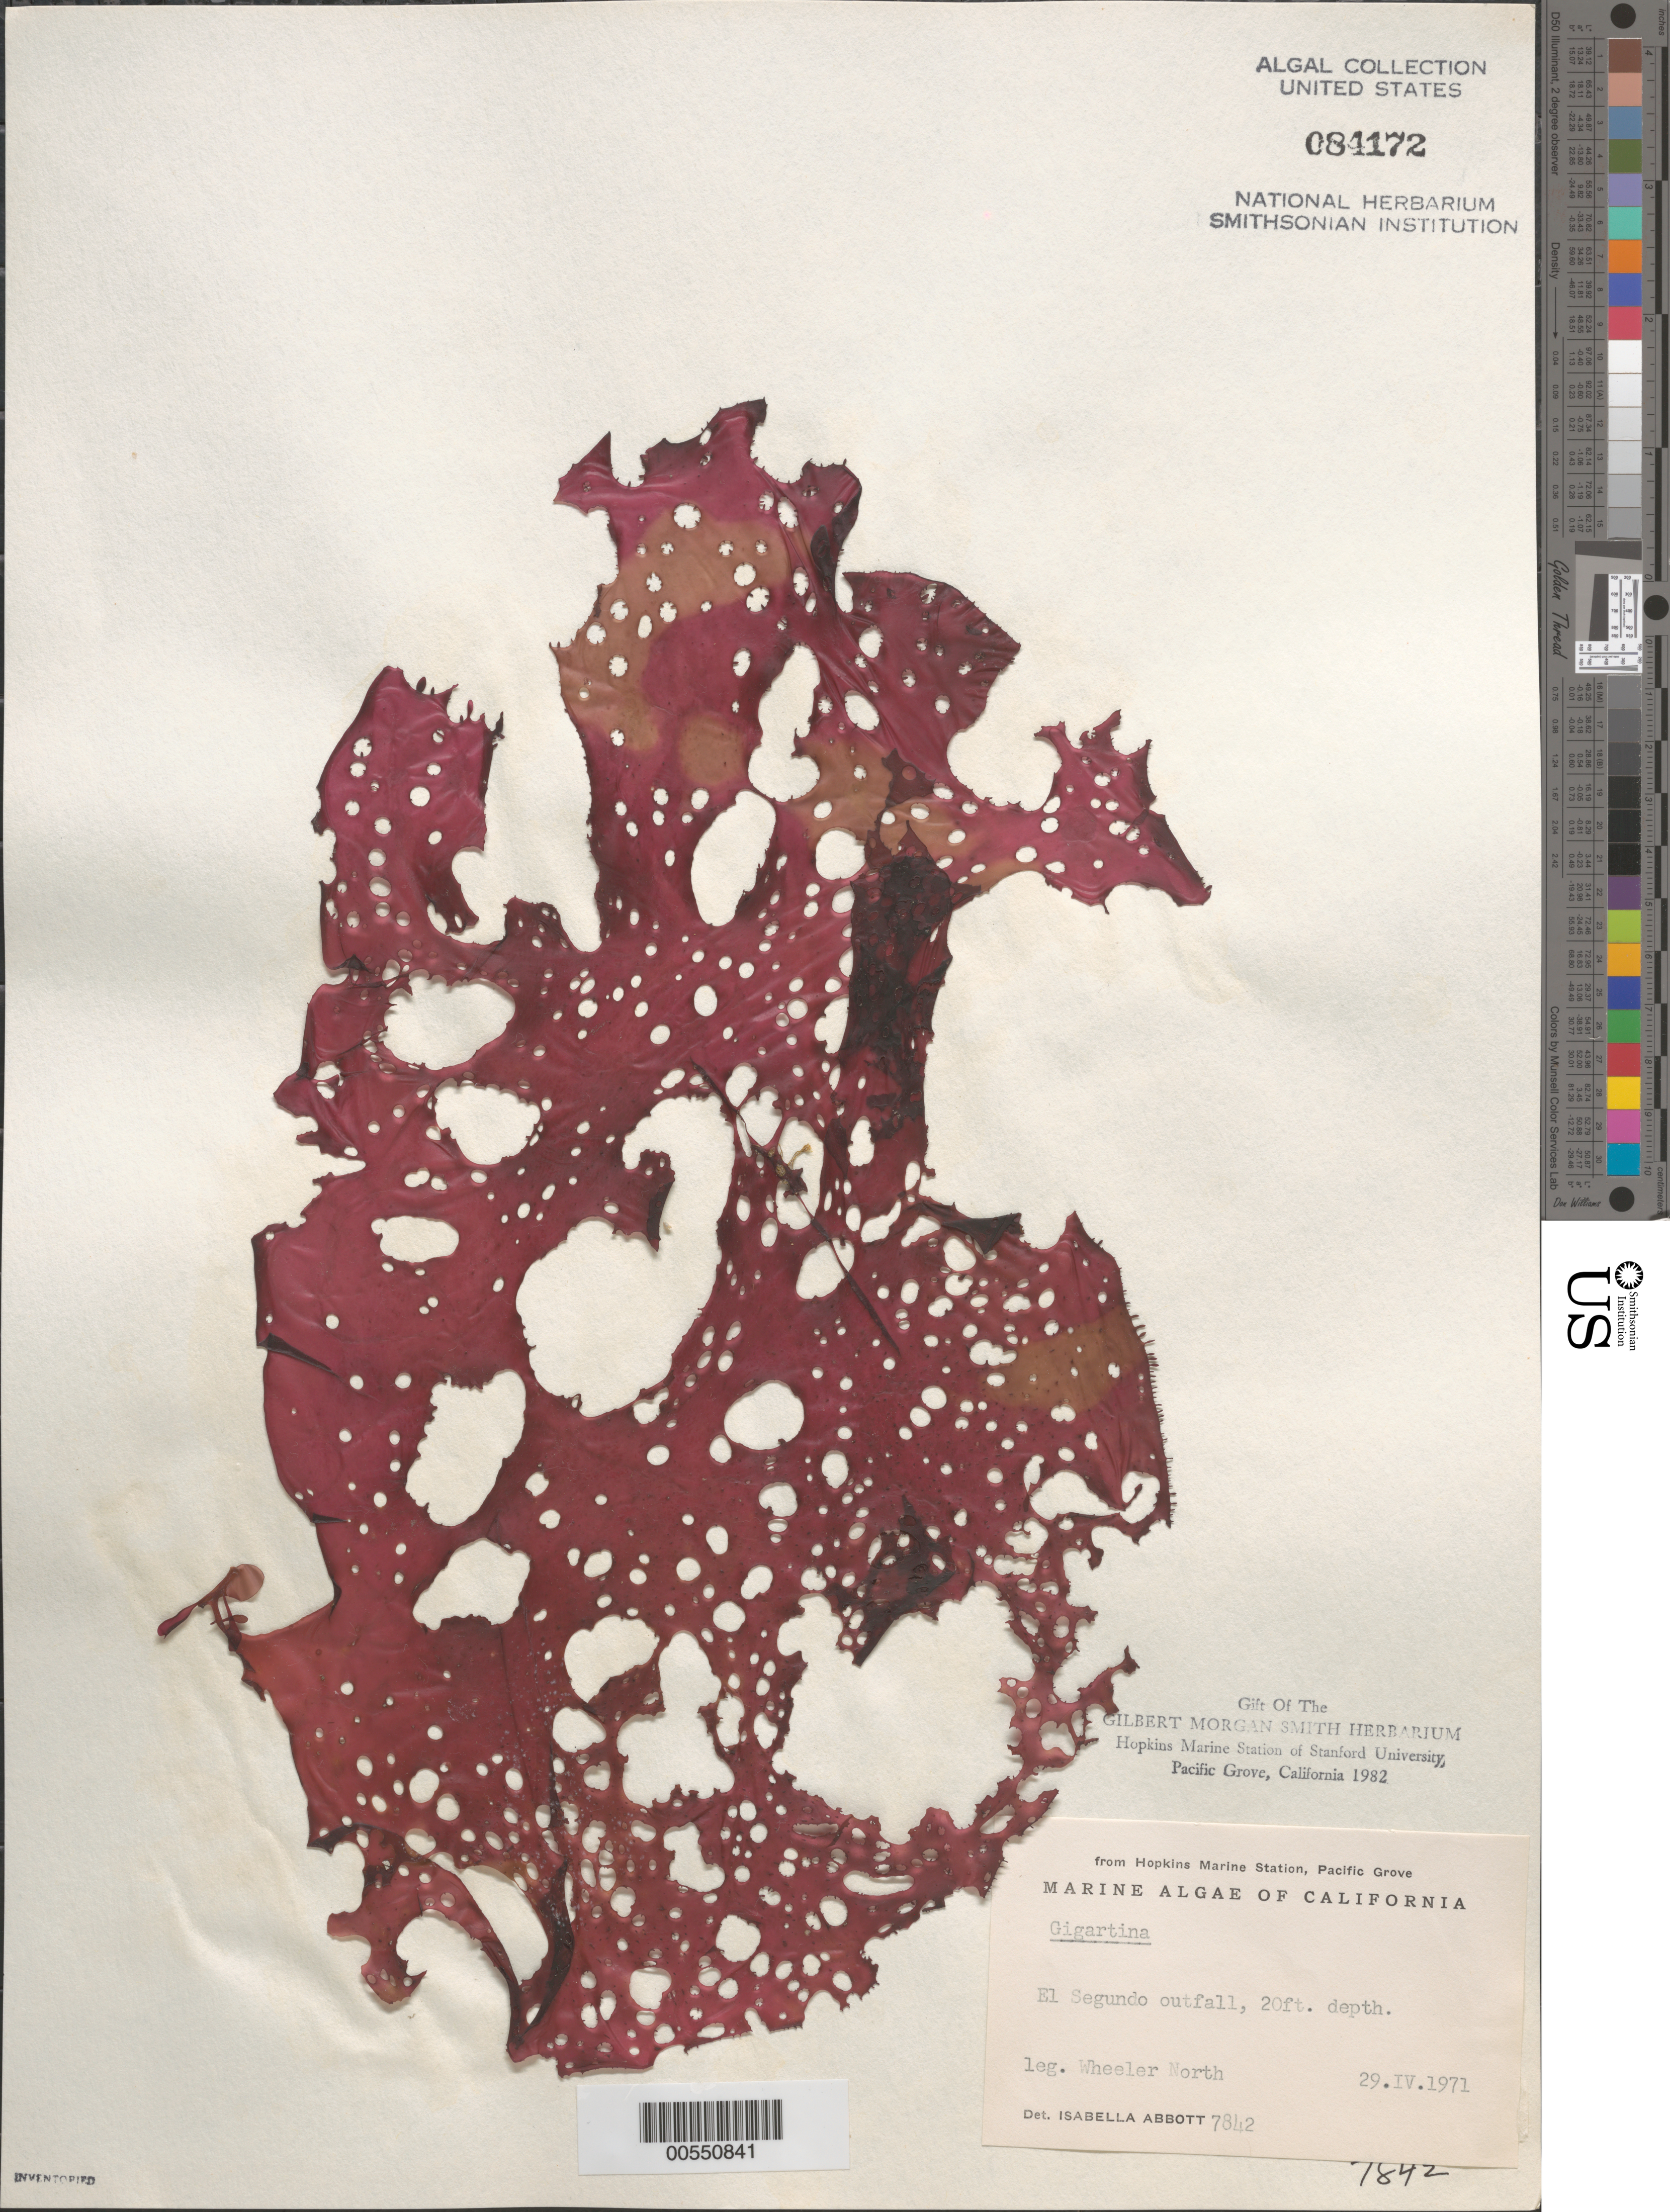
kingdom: Plantae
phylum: Rhodophyta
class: Florideophyceae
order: Gigartinales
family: Gigartinaceae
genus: Gigartina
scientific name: Gigartina sp.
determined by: Abbott, Isabella A.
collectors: W. North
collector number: IAA 7842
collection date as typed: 29 Apr 1971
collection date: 1971-04-29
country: United States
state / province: California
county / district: Los Angeles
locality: El Segundo outfall, Santa Monica Bay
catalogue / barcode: US 84172